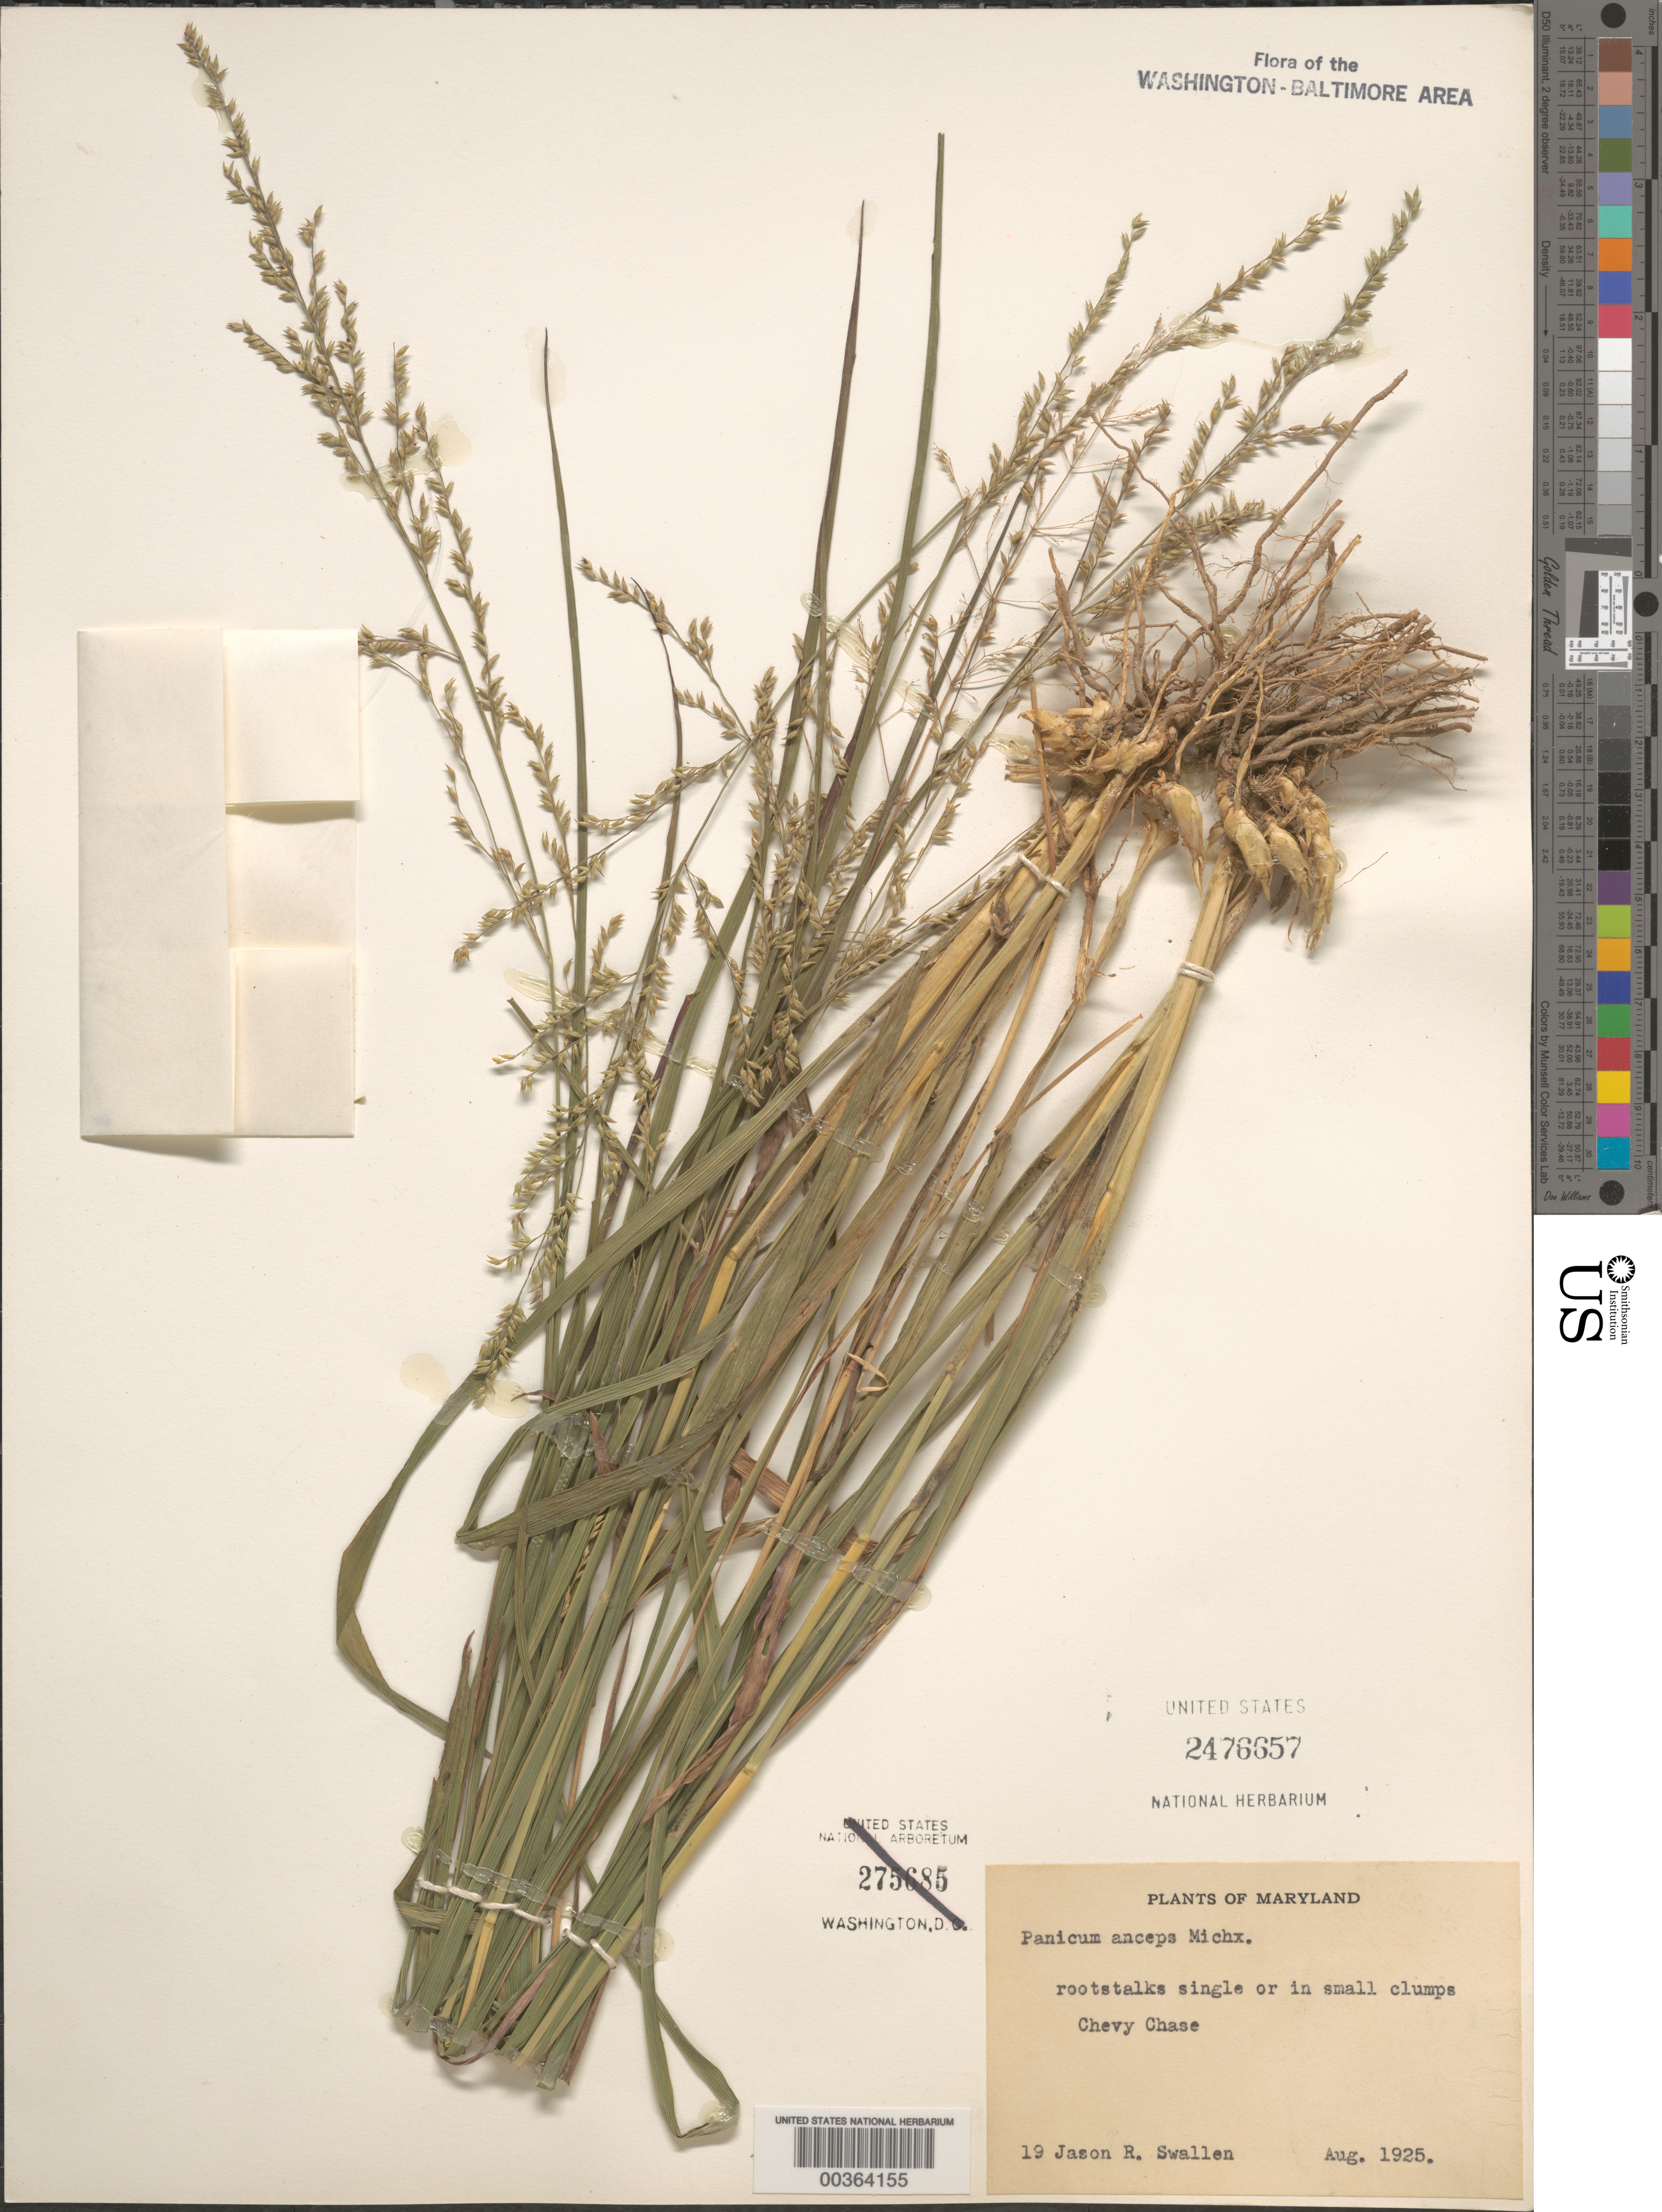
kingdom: Plantae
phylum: Tracheophyta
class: Liliopsida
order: Poales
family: Poaceae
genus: Coleataenia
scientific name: Coleataenia anceps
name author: (Michx.) Soreng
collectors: J. R. Swallen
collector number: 19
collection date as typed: Aug 1925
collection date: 1925-08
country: United States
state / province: Maryland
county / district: Montgomery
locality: Chevy Chase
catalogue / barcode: US 2476657